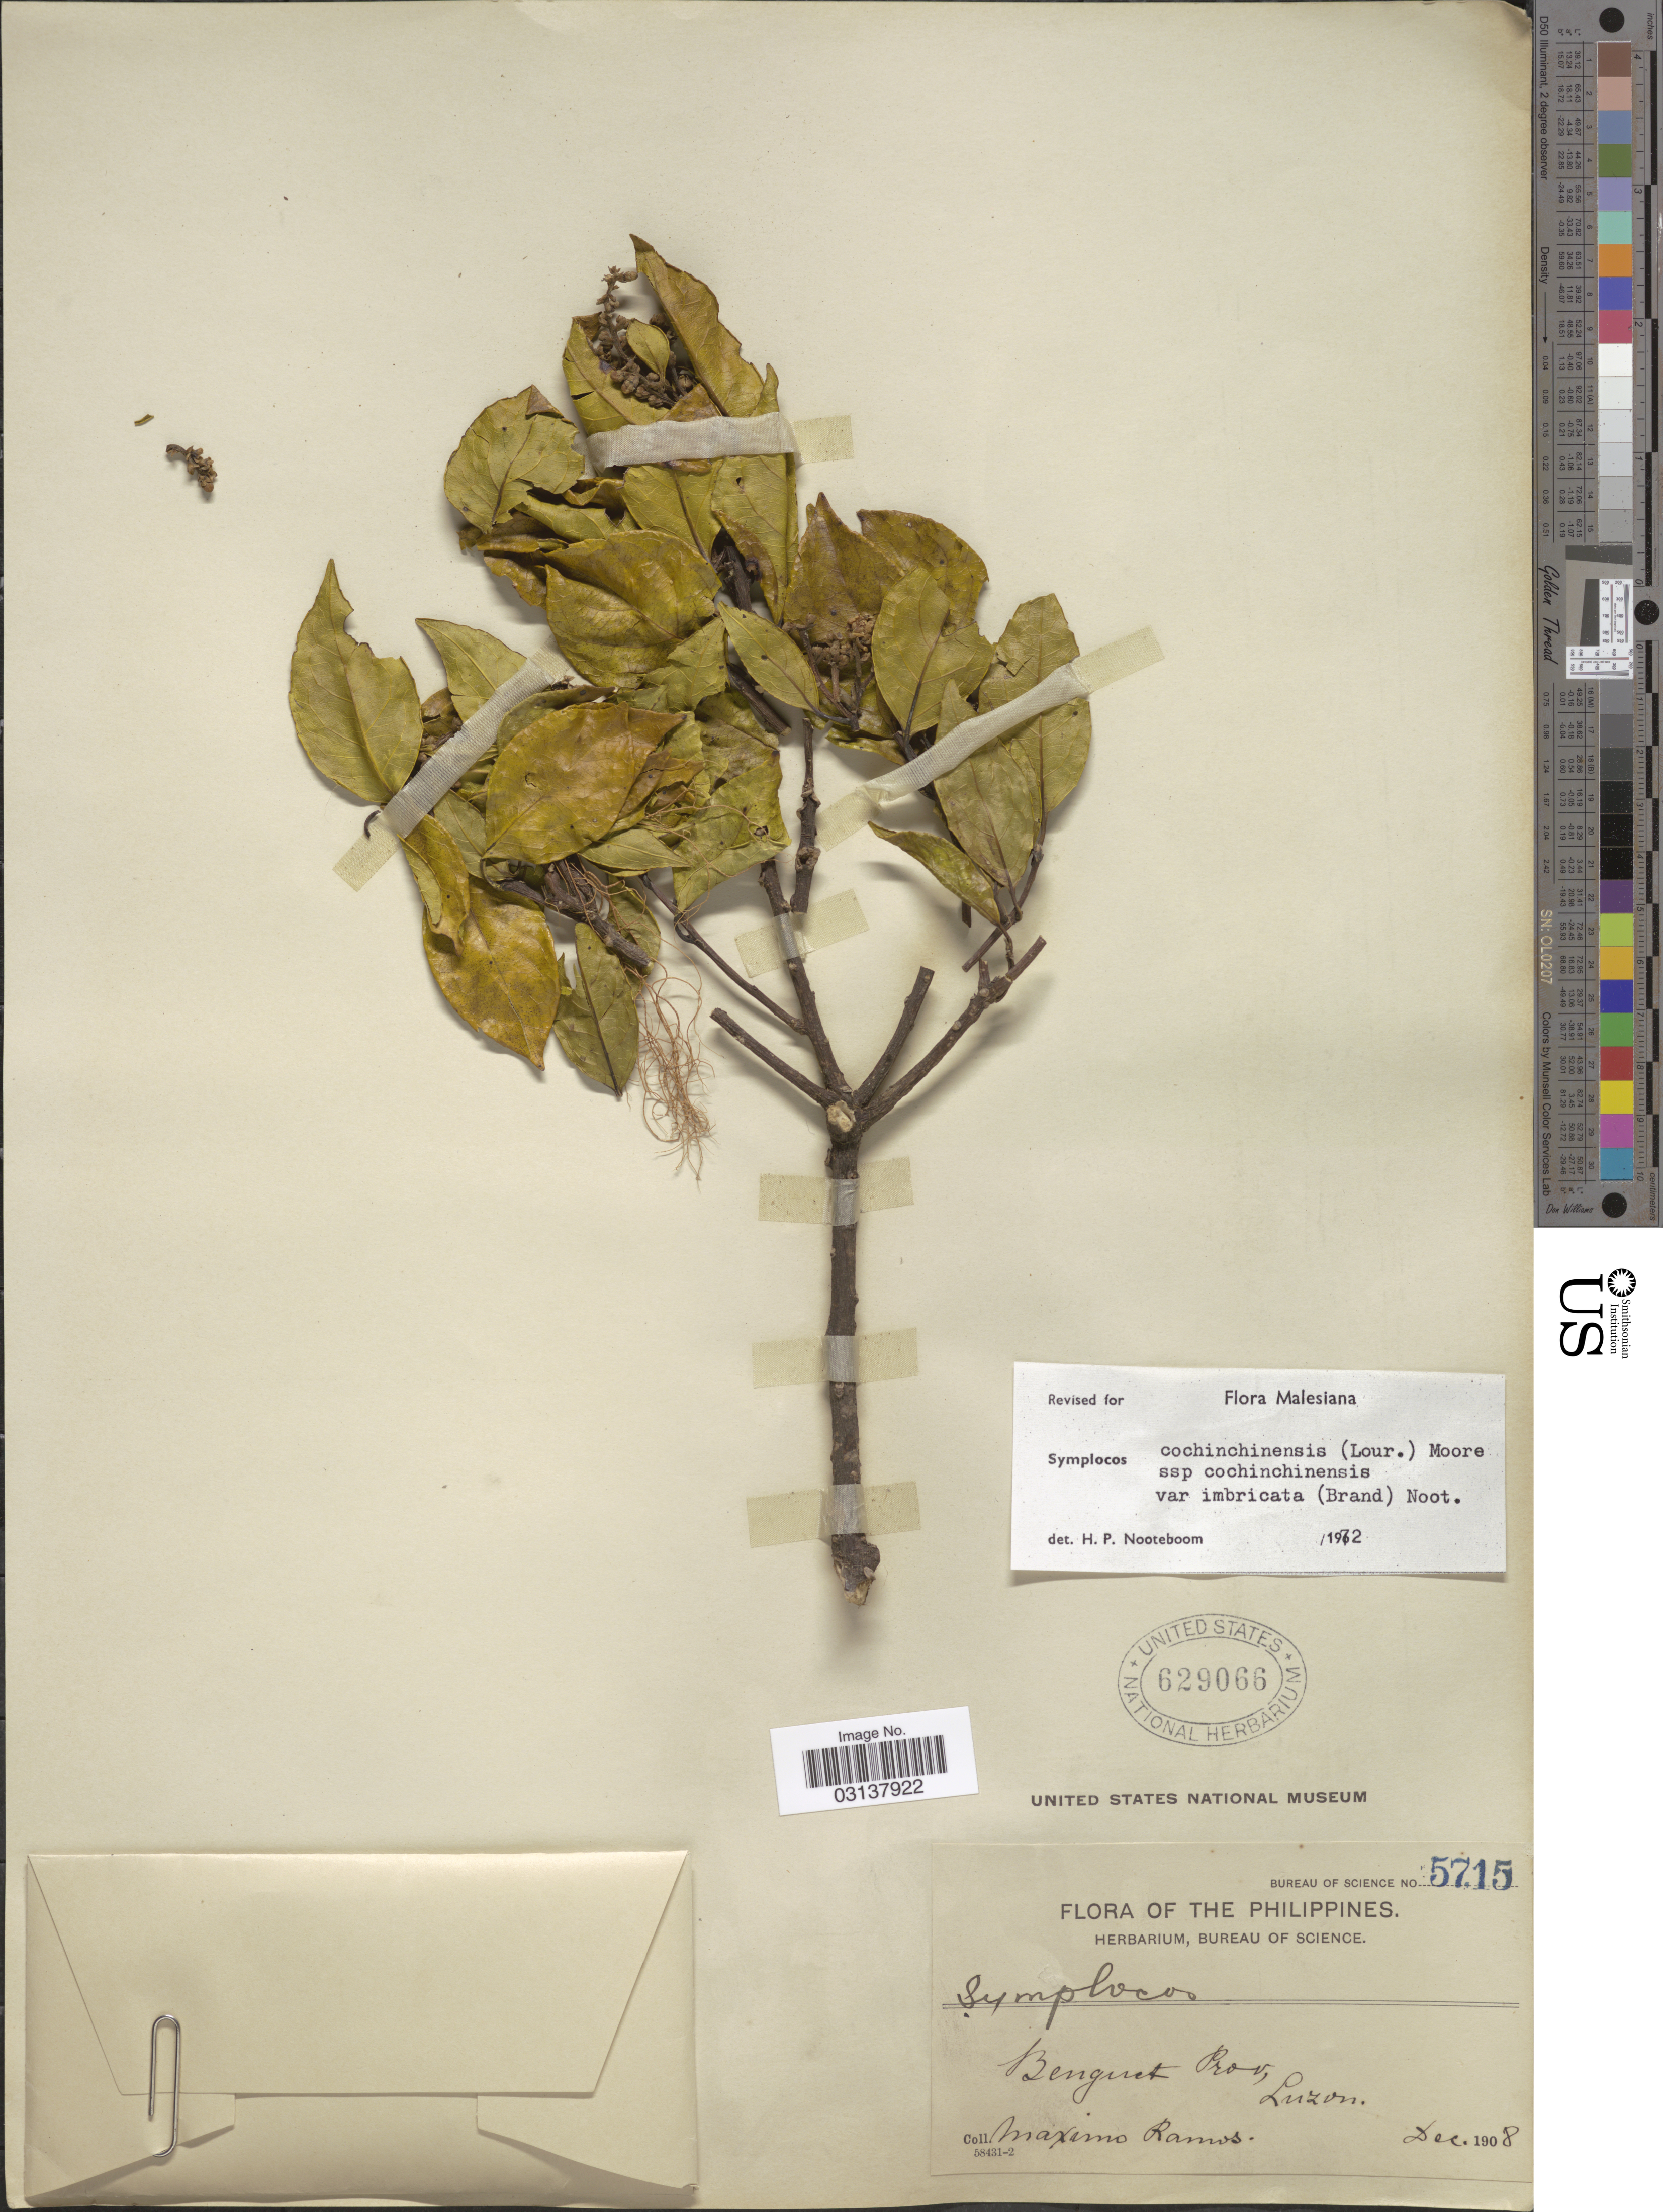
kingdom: Plantae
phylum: Tracheophyta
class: Magnoliopsida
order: Ericales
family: Symplocaceae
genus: Symplocos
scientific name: Symplocos cochinchinensis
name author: (Lour.) S. Moore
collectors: M. Ramos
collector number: Bureau of Science 5715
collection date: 1908-12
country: Philippines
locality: The Philippines. Benguet Prov, Luzon.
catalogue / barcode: US 629066